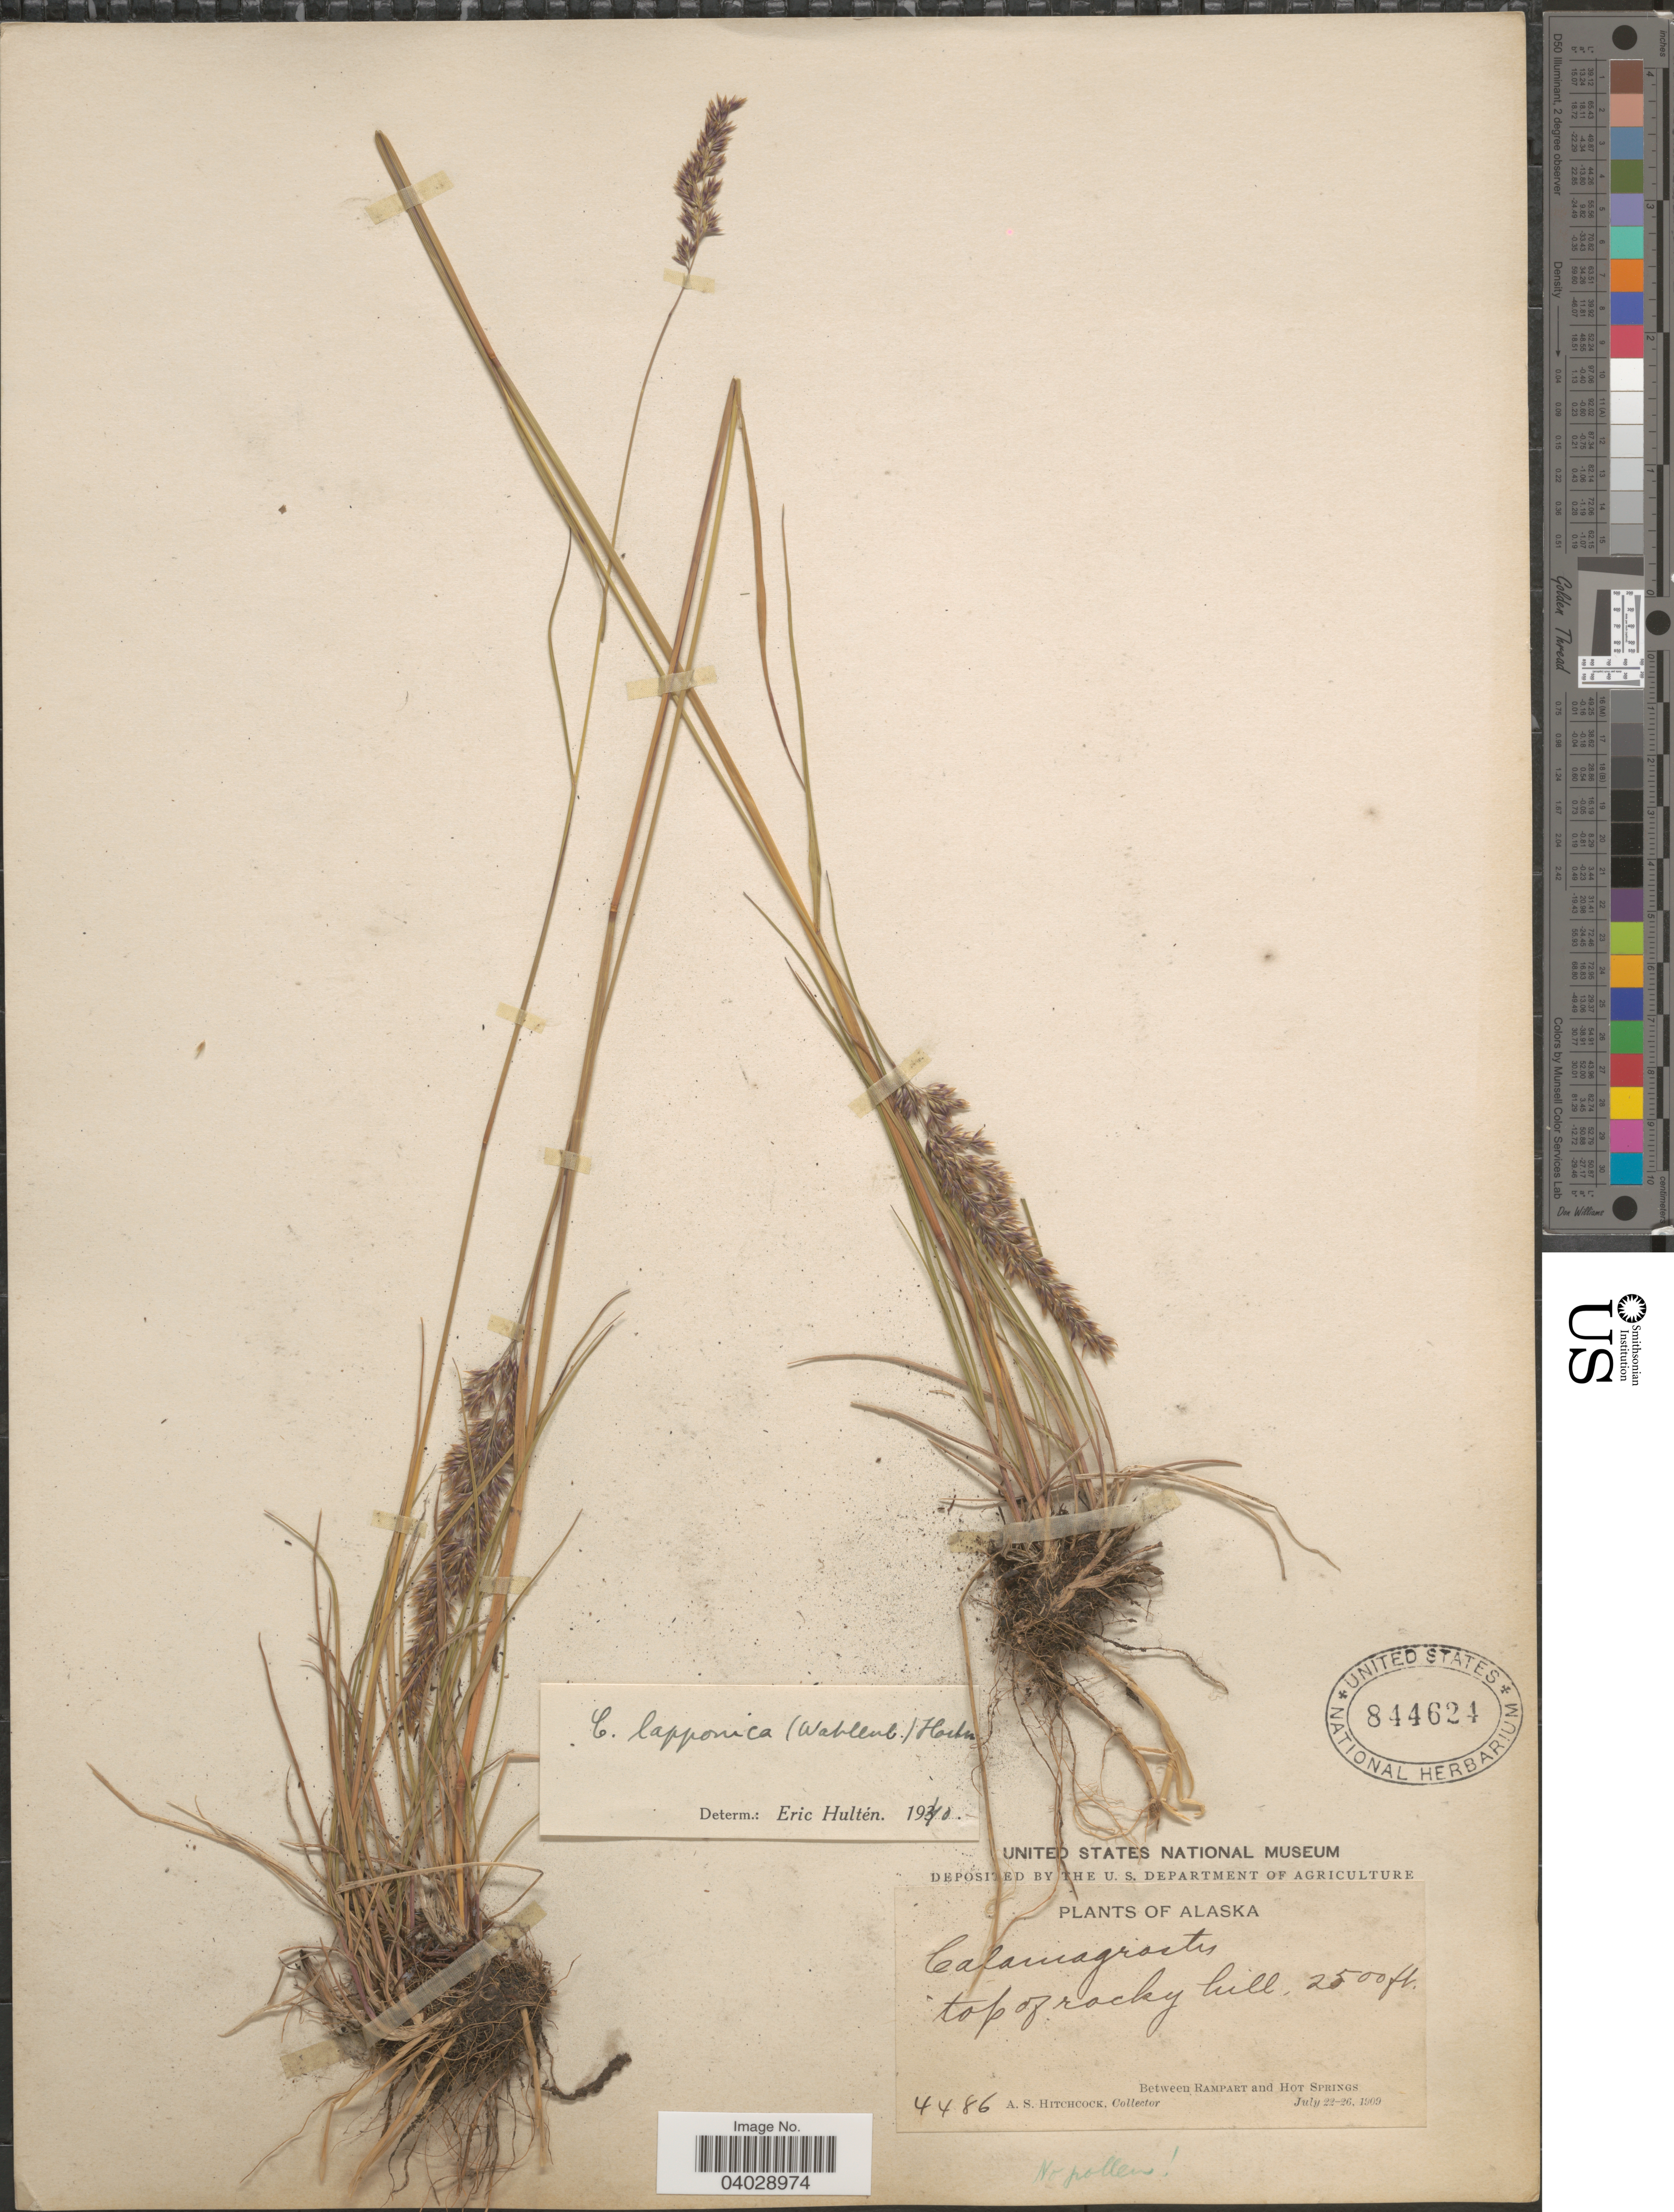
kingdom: Plantae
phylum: Tracheophyta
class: Liliopsida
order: Poales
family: Poaceae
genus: Calamagrostis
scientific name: Calamagrostis lapponica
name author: (Wahlenb.) Hartm.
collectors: A. S. Hitchcock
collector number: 4486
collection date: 1909-07-22/1909-07-26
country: United States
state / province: Alaska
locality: Top of rocky hill. Between Rampart and Hot Springs.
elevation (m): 762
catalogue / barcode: US 844624